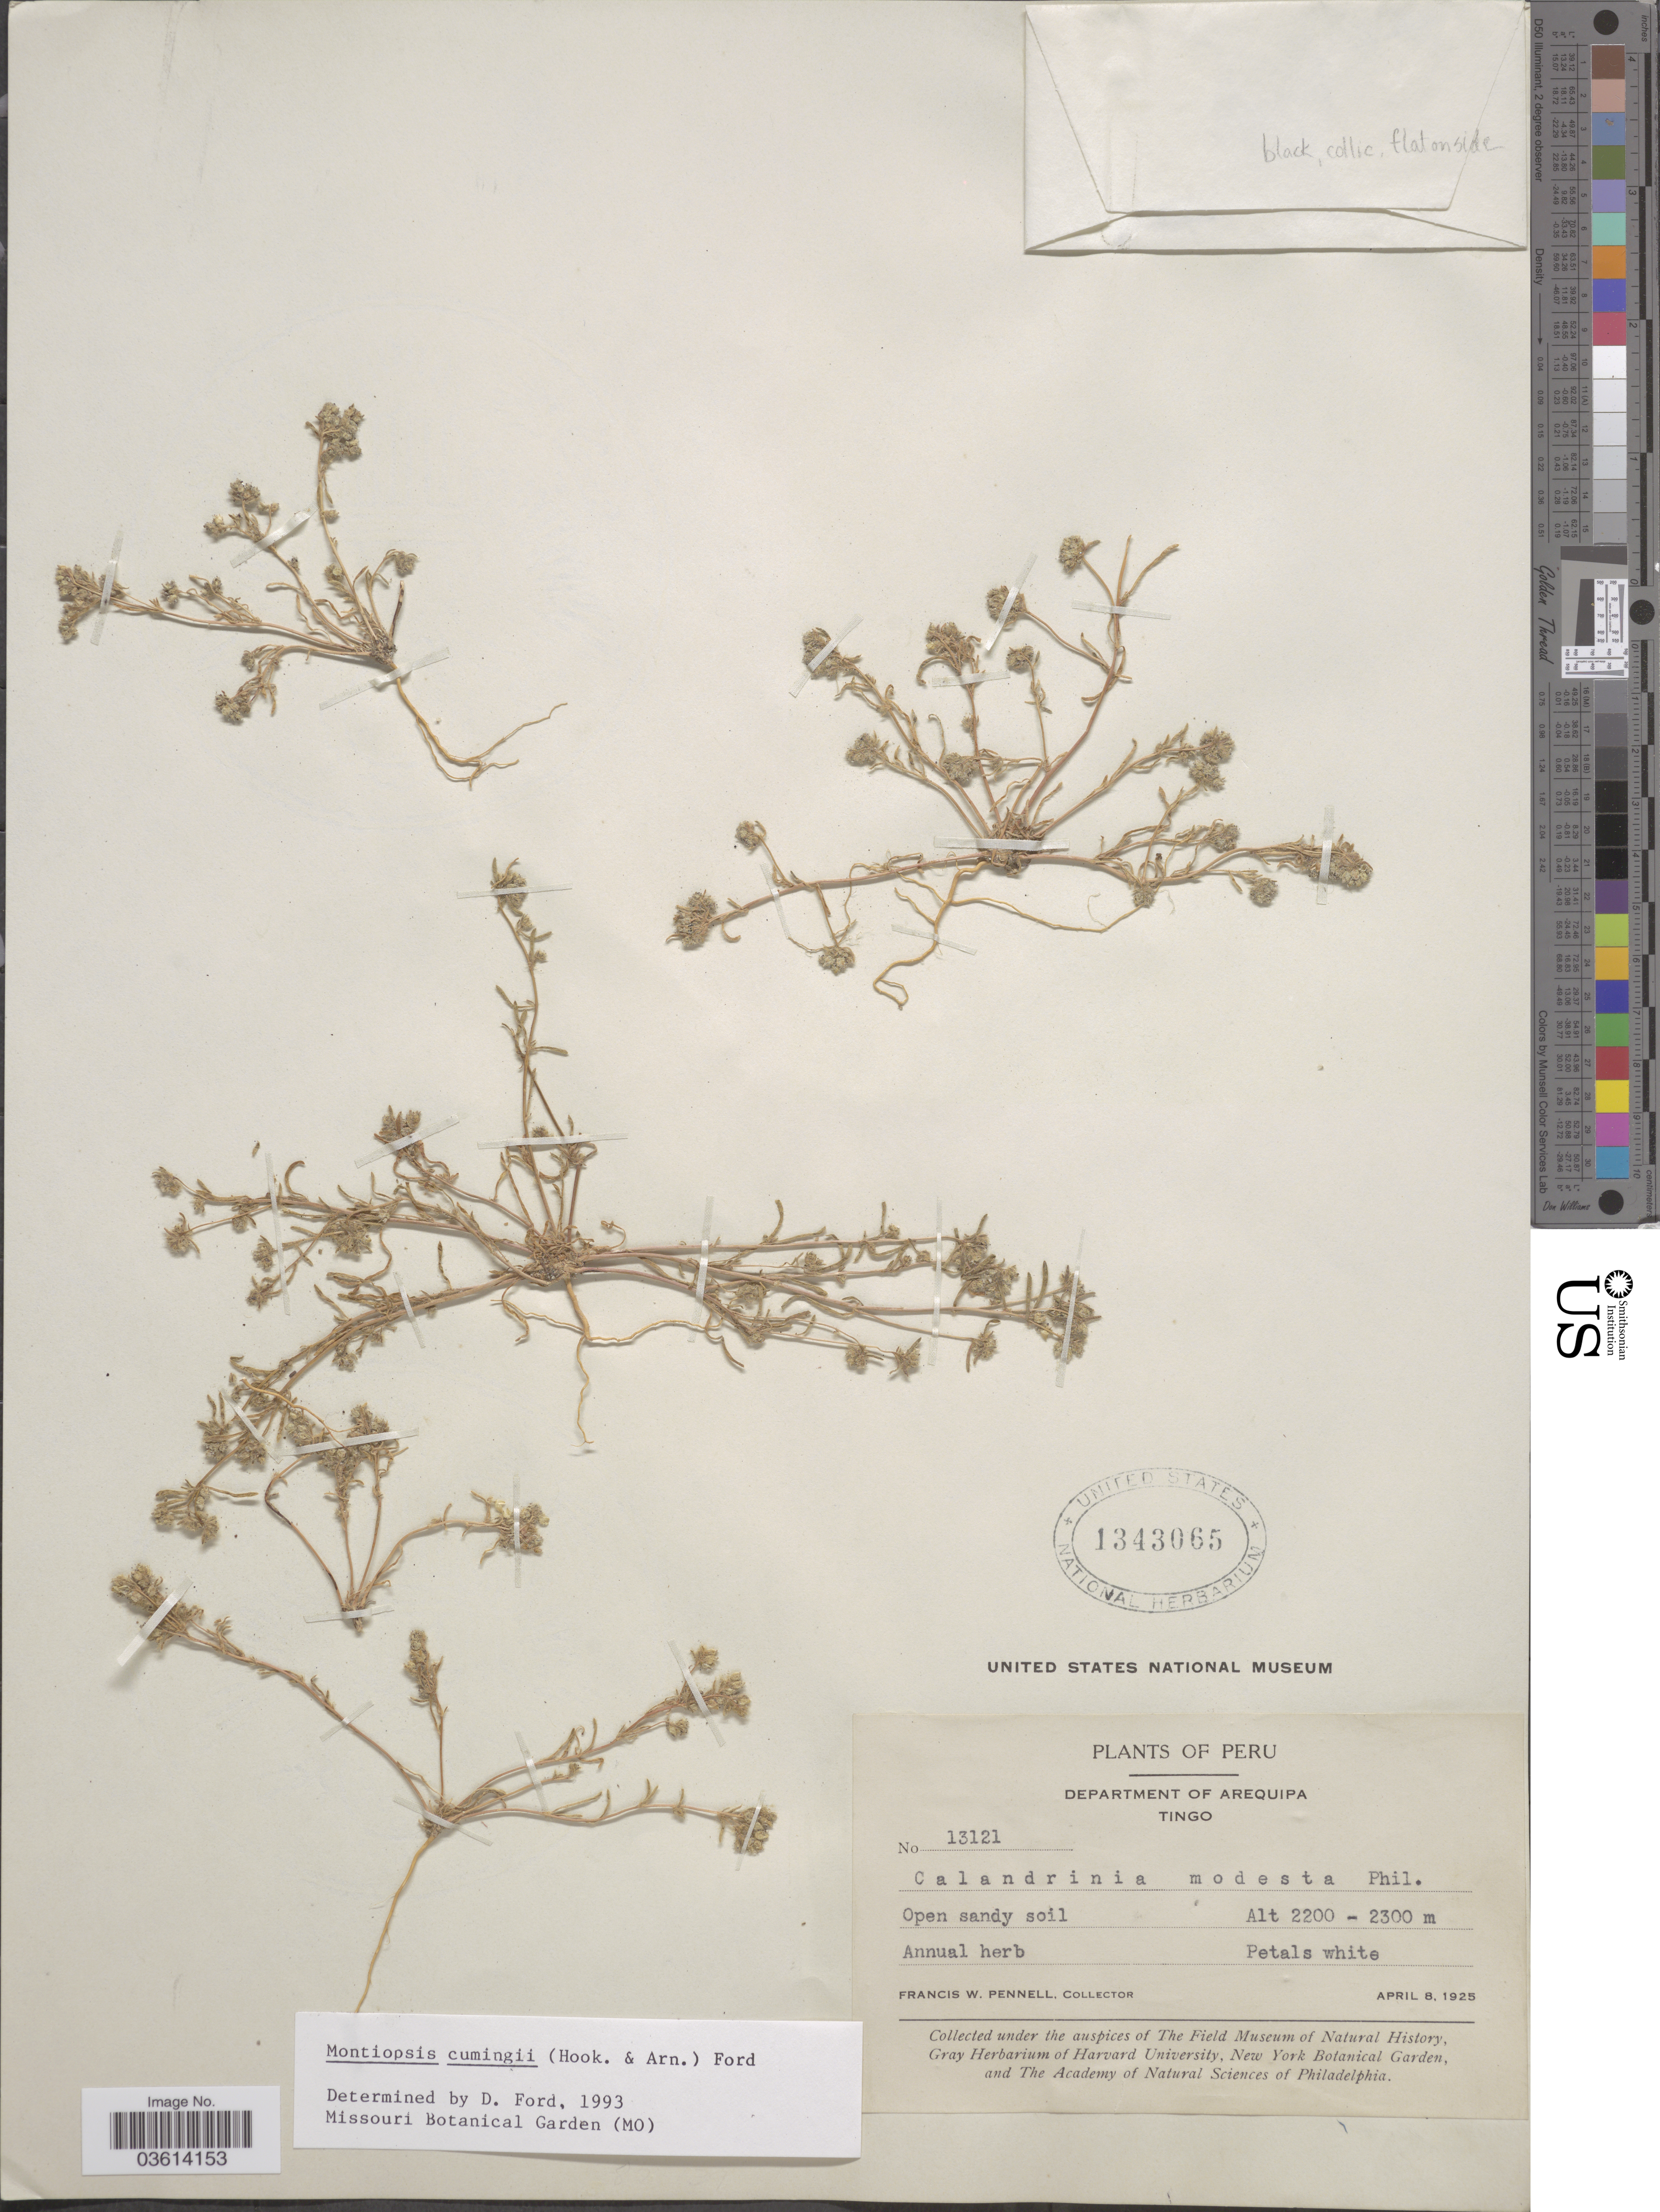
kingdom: Plantae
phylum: Tracheophyta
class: Magnoliopsida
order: Caryophyllales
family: Montiaceae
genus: Montiopsis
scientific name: Montiopsis cumingii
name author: (Hook. & Arn.) D.I. Ford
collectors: F. W. Pennell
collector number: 13121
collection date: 1925-04-08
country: Peru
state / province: Arequipa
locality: Department of Arequipa. Tingo.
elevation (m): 2200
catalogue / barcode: US 1343065